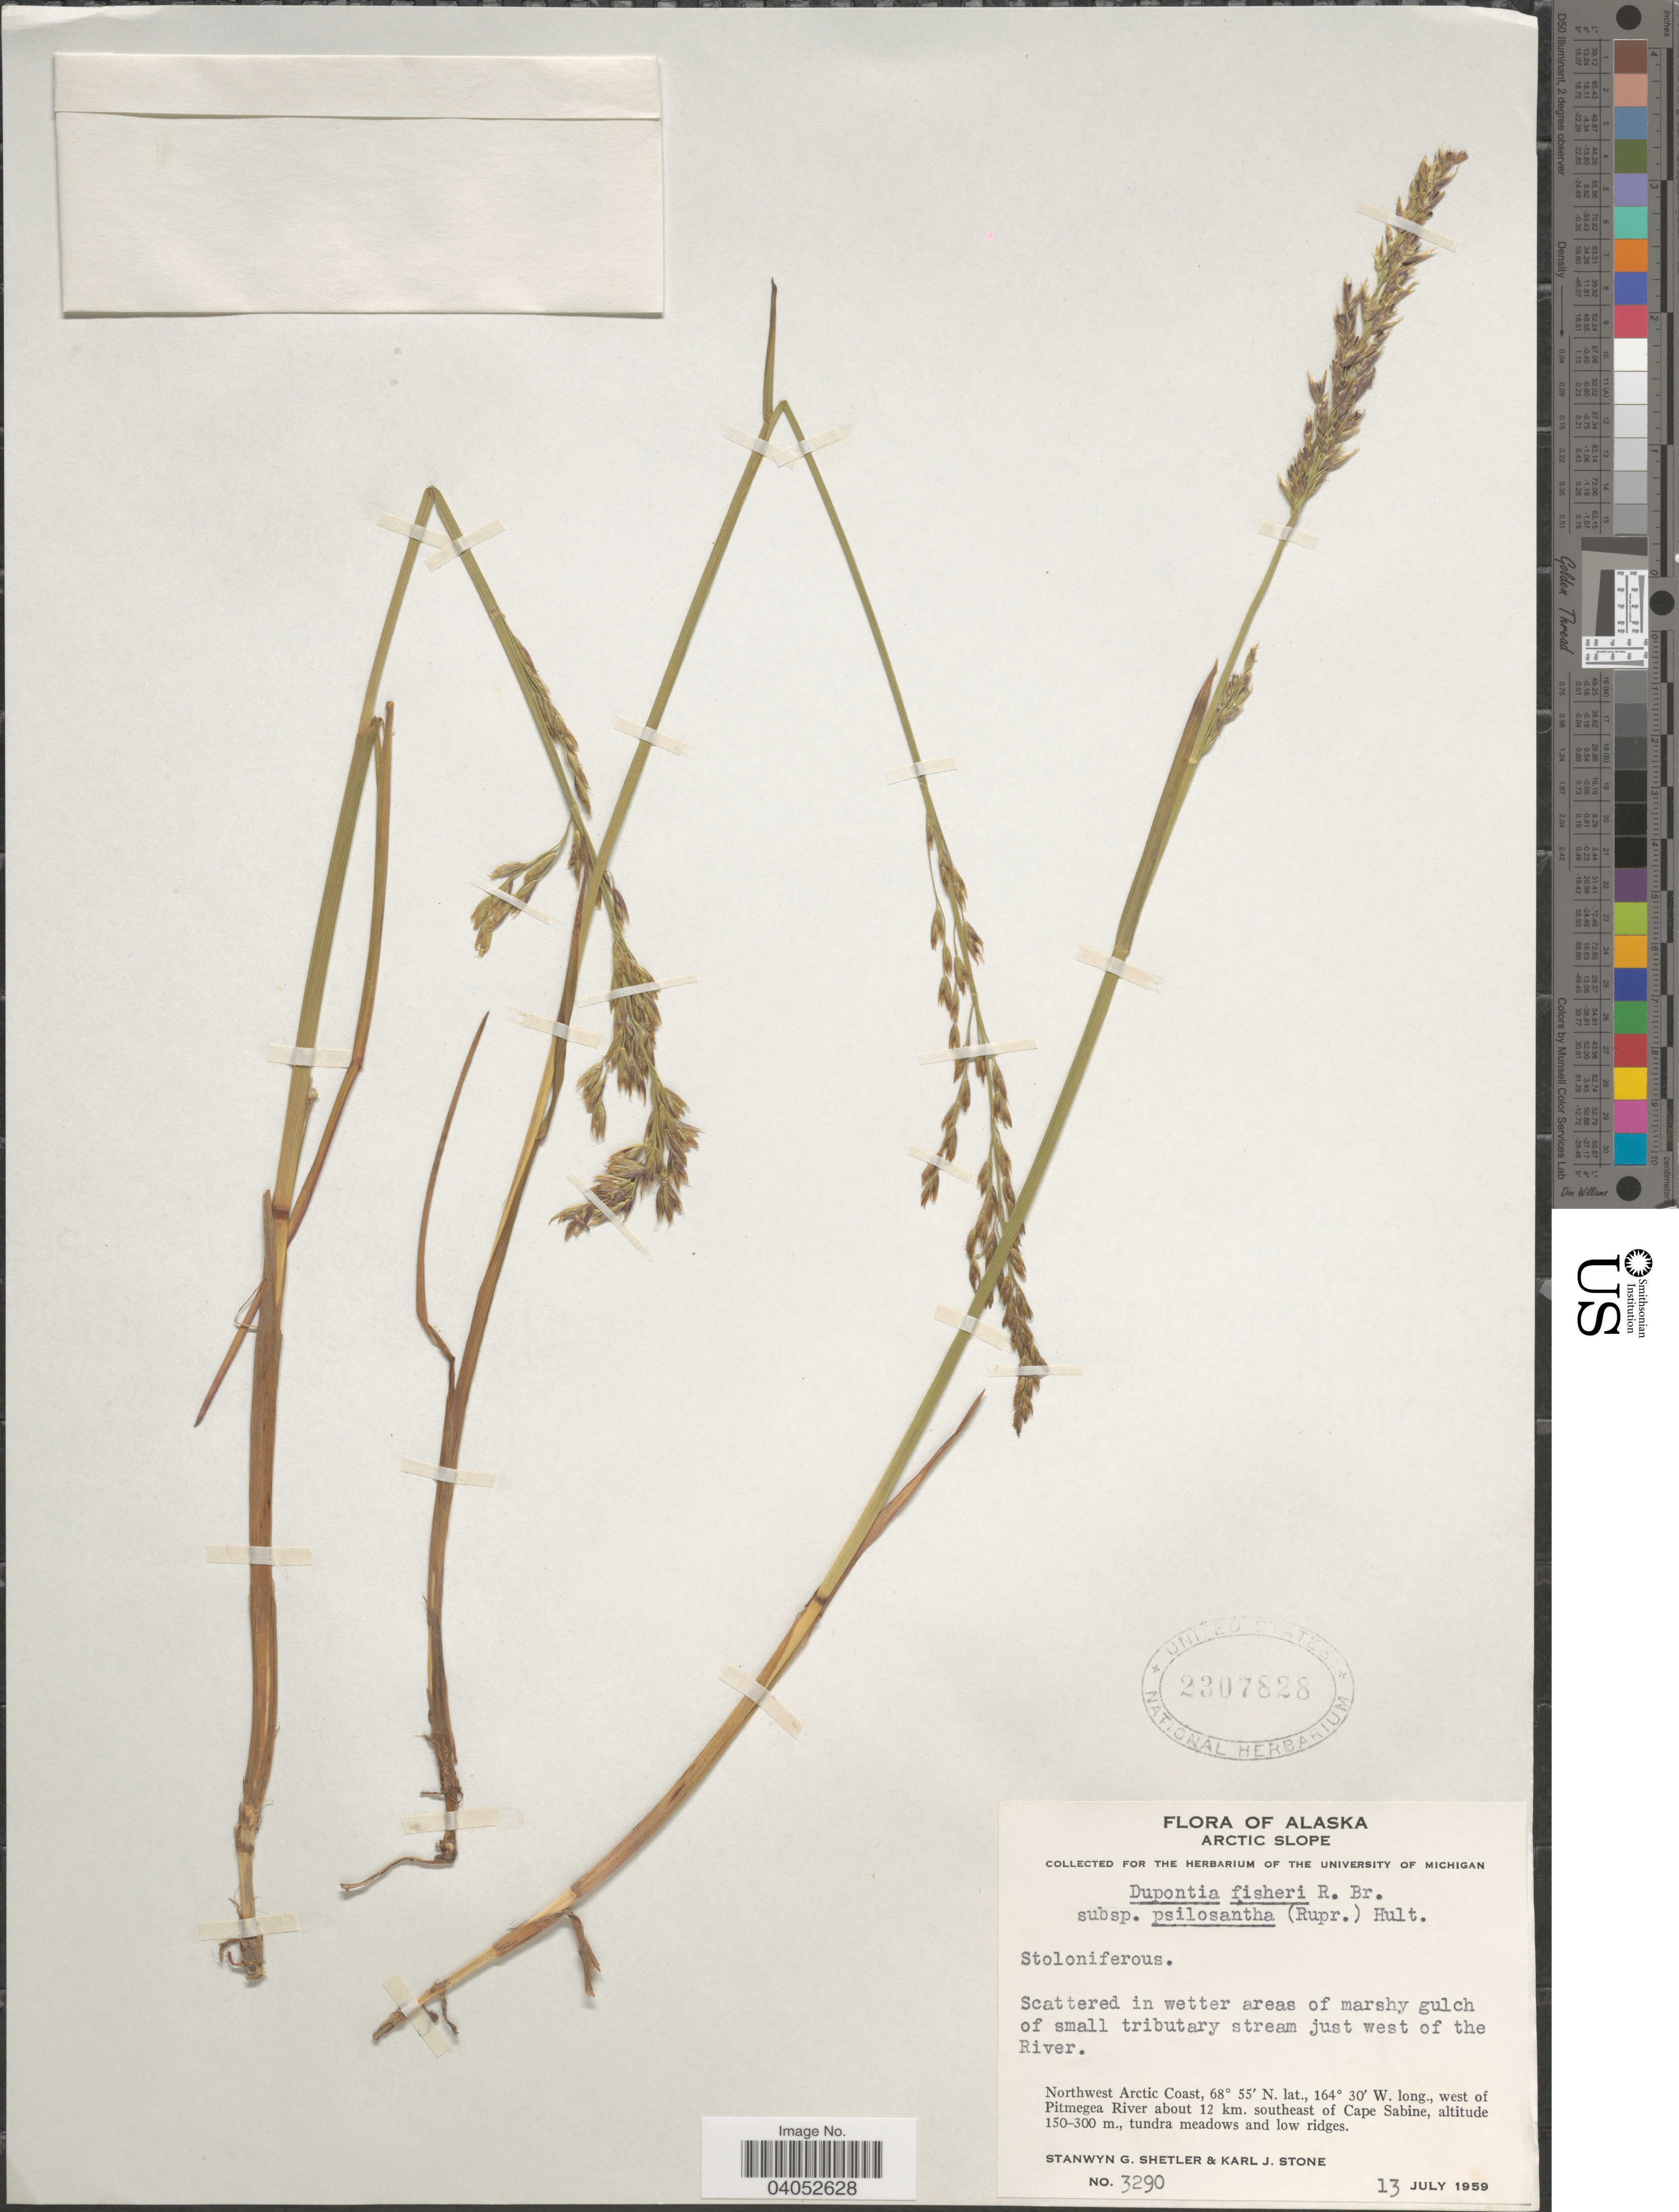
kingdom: Plantae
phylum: Tracheophyta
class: Liliopsida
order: Poales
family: Poaceae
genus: Dupontia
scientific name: Dupontia fisheri subsp. psilosantha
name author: (Rupr.) Hultén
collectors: S. Shetler & K. J. Stone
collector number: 3290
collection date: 1959-07-13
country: United States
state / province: Alaska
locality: Arctic Slope. Just west of the River. Northwest Arctic Coast, west of Pitmegea River about 12 km. southeast of Cape Sabine, tundra meadows and low ridges.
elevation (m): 150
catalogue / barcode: US 2307828